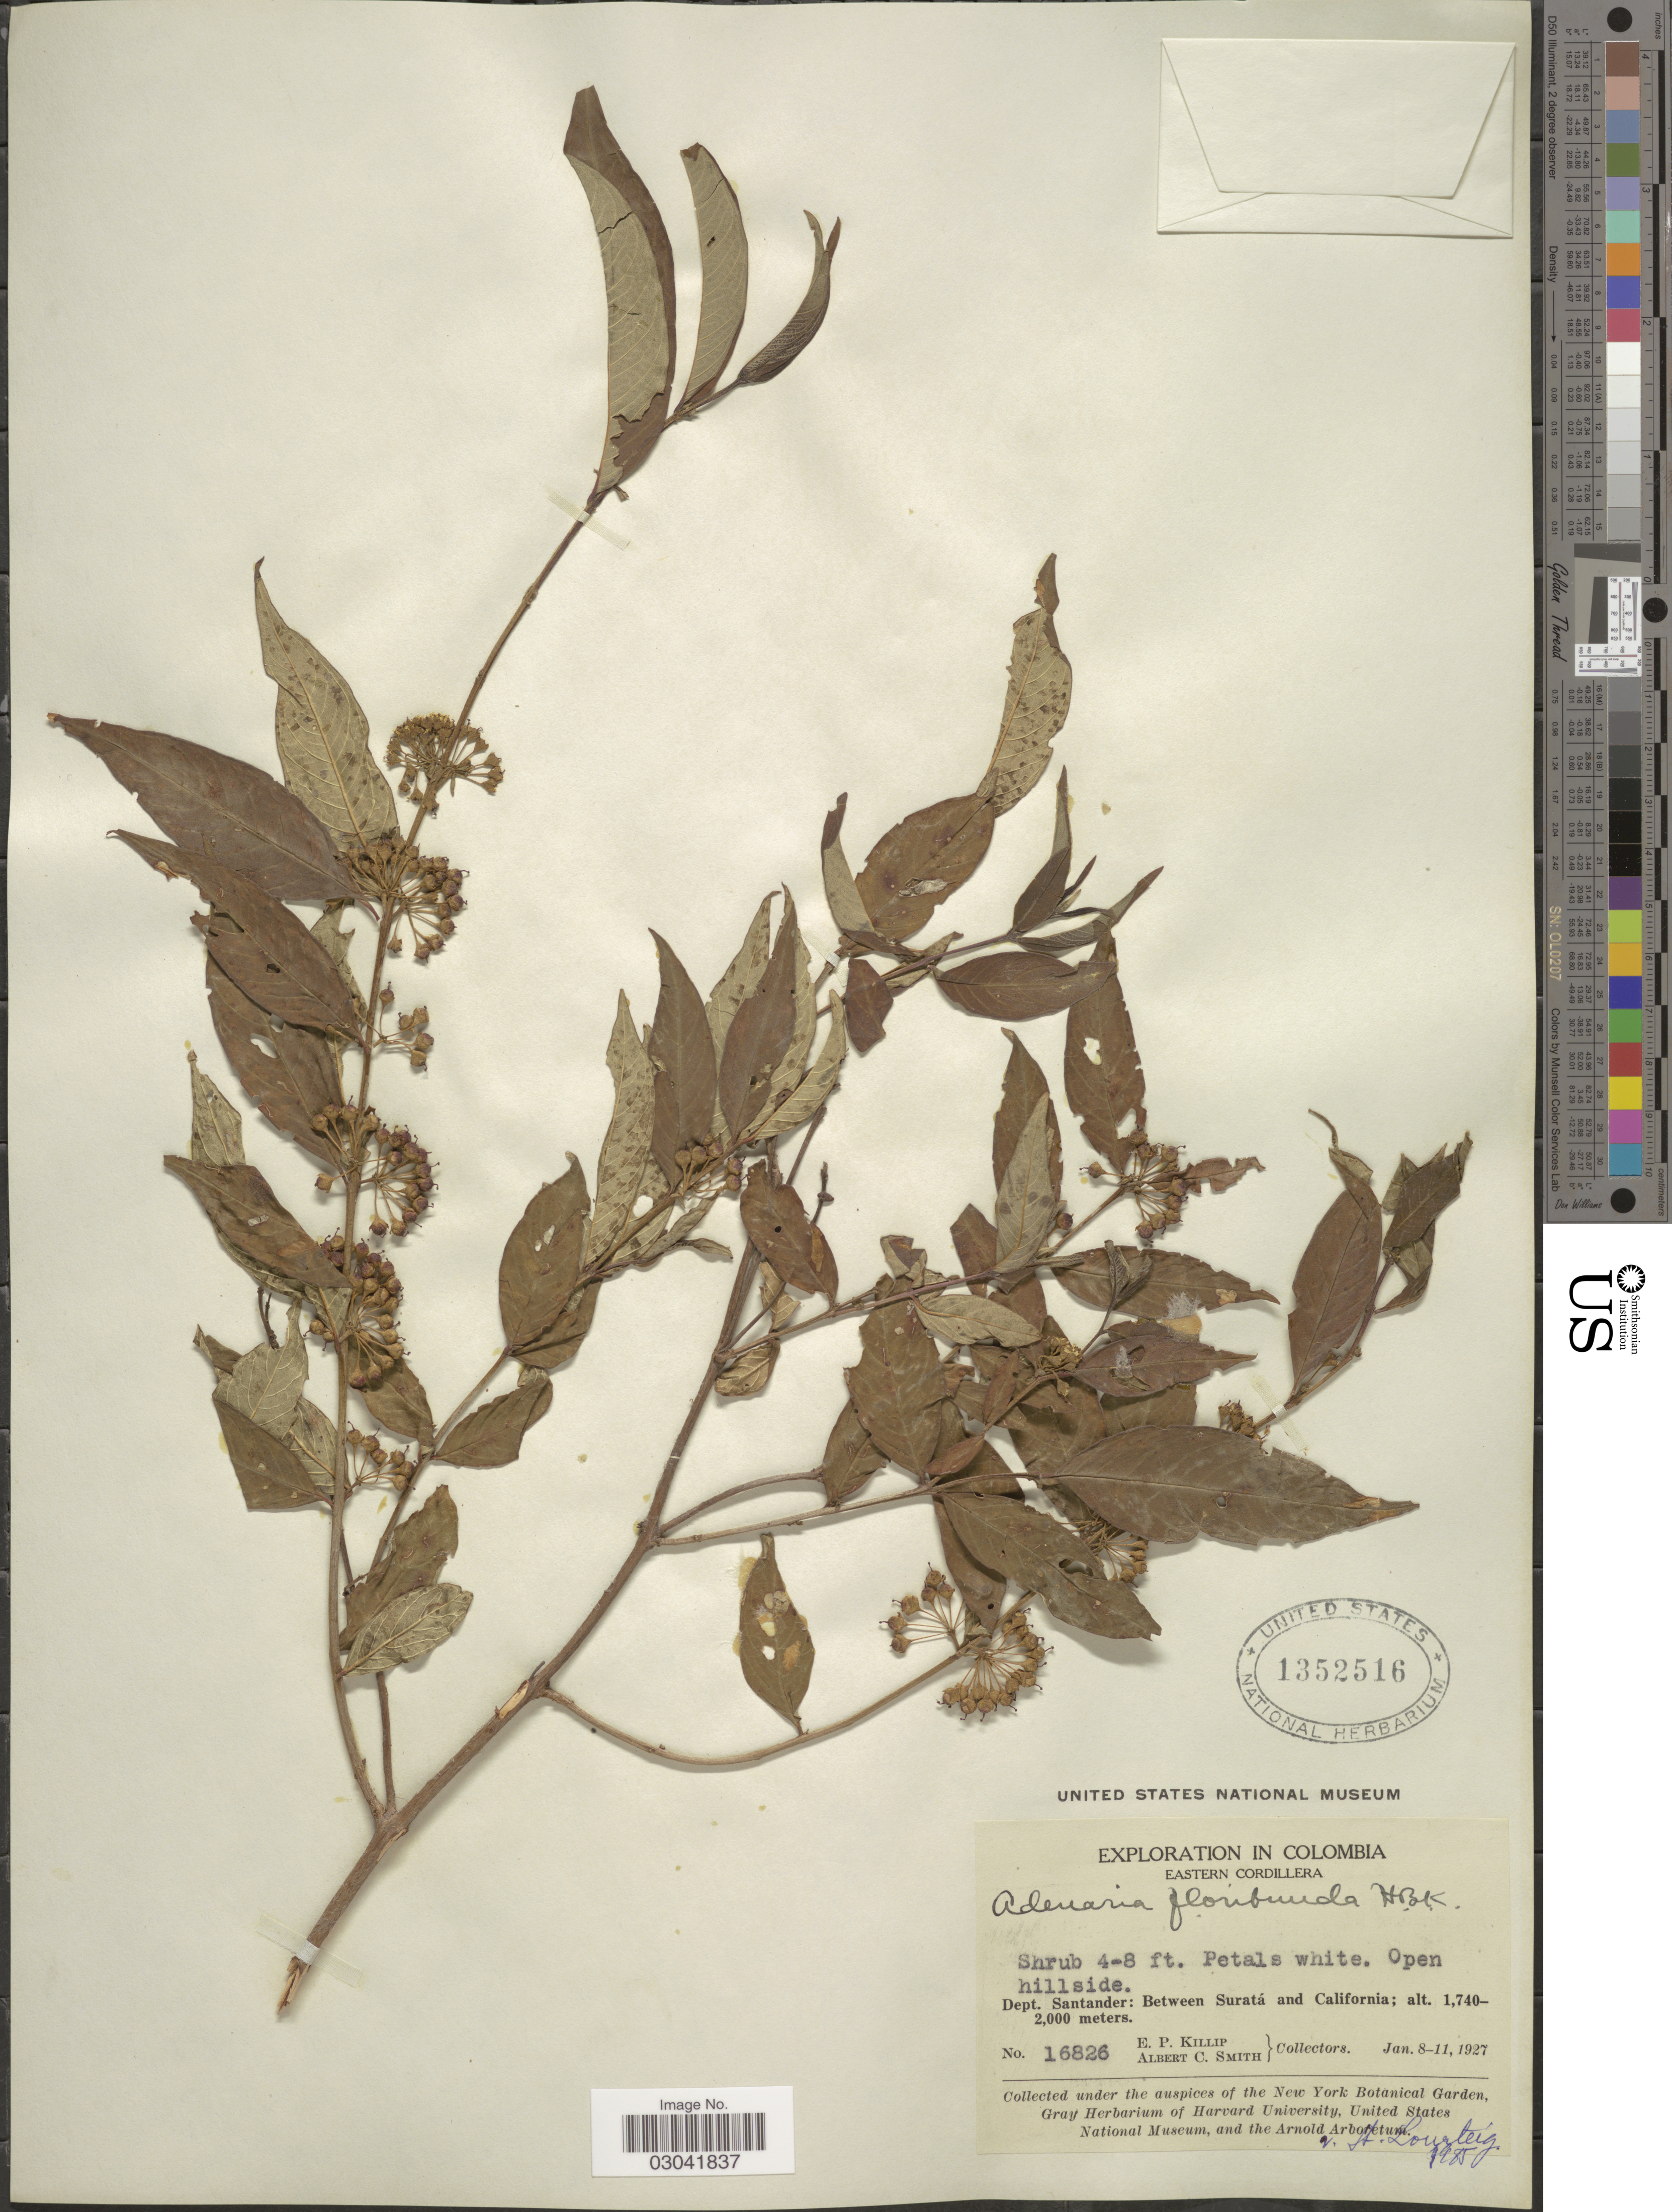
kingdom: Plantae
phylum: Tracheophyta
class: Magnoliopsida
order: Myrtales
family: Lythraceae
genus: Adenaria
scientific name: Adenaria floribunda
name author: Kunth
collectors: E. P. Killip & A. C. Smith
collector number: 16826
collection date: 1927-01-08/1927-01-11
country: Colombia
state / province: Santander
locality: Eastern Cordillera. Dept. Santander: Between Suratá and California.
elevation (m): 1740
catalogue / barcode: US 1352516